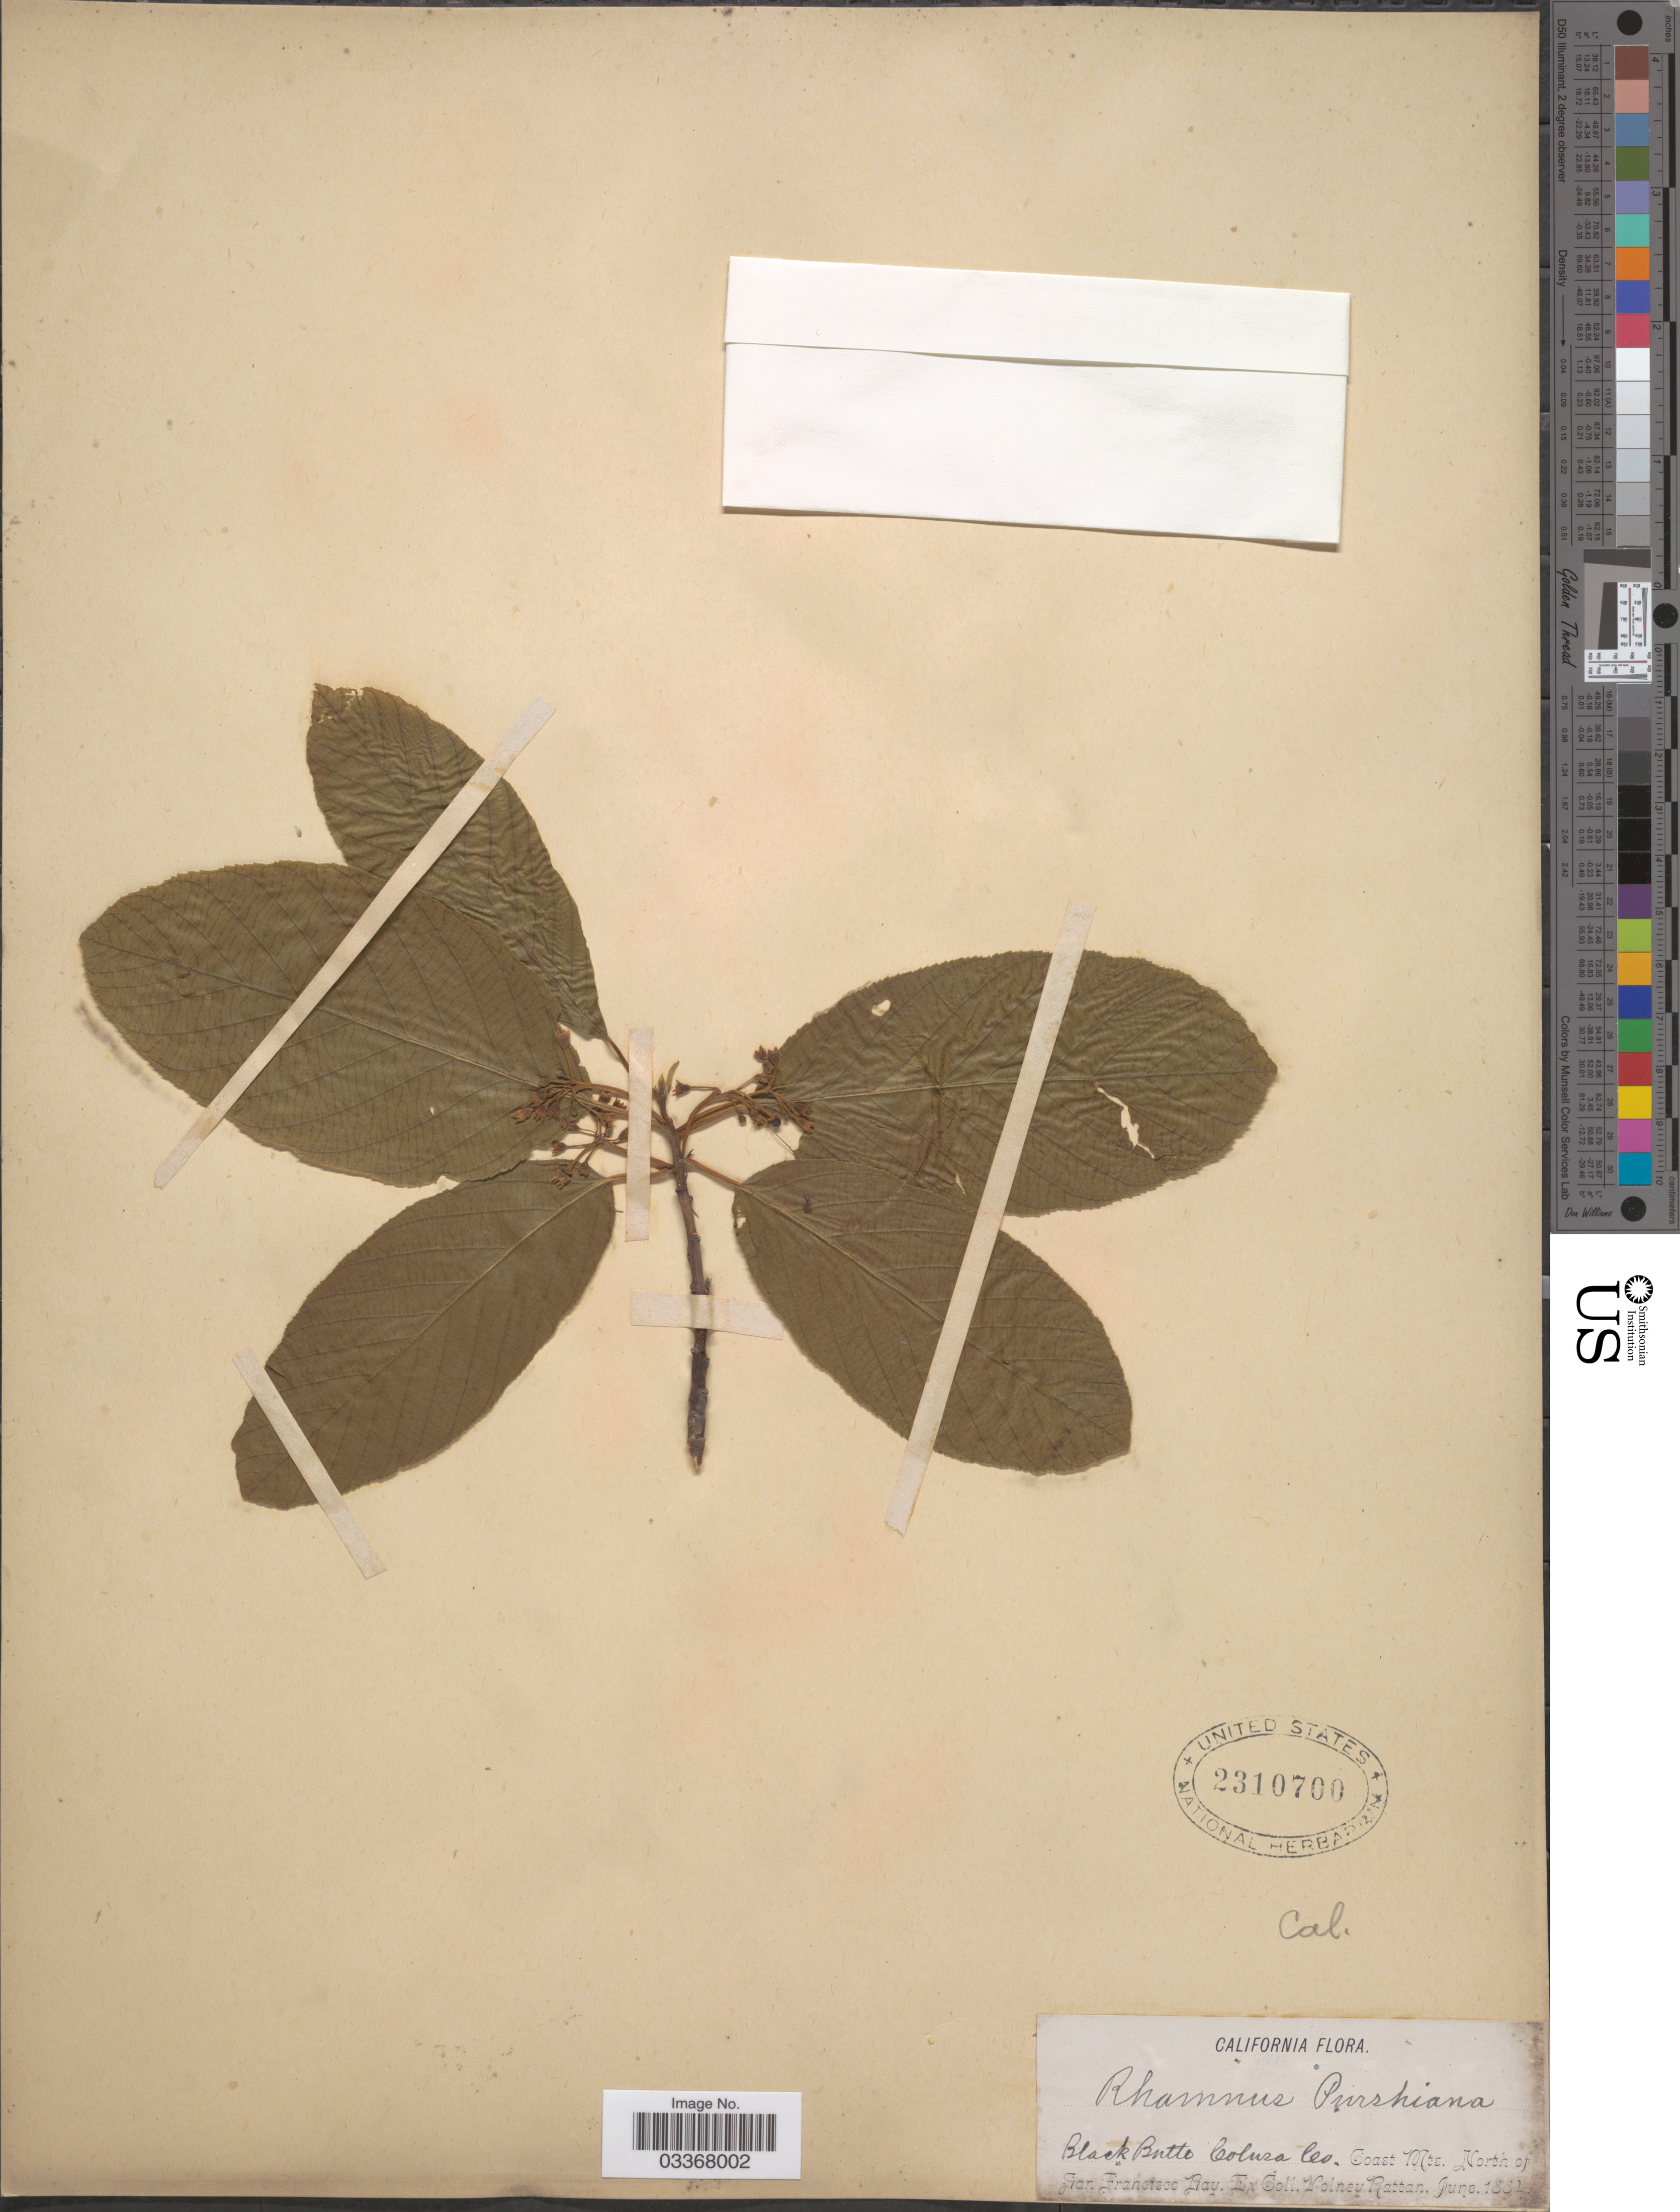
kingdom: Plantae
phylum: Tracheophyta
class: Magnoliopsida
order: Rosales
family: Rhamnaceae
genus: Frangula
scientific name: Frangula purshiana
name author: (DC.) A. Gray ex J.G. Cooper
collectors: V. Rattan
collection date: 1882-06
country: United States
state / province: California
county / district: San Francisco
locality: Black Butte Colusa Co., Coast Mts., North of San Francisco Bay.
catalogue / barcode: US 2310700